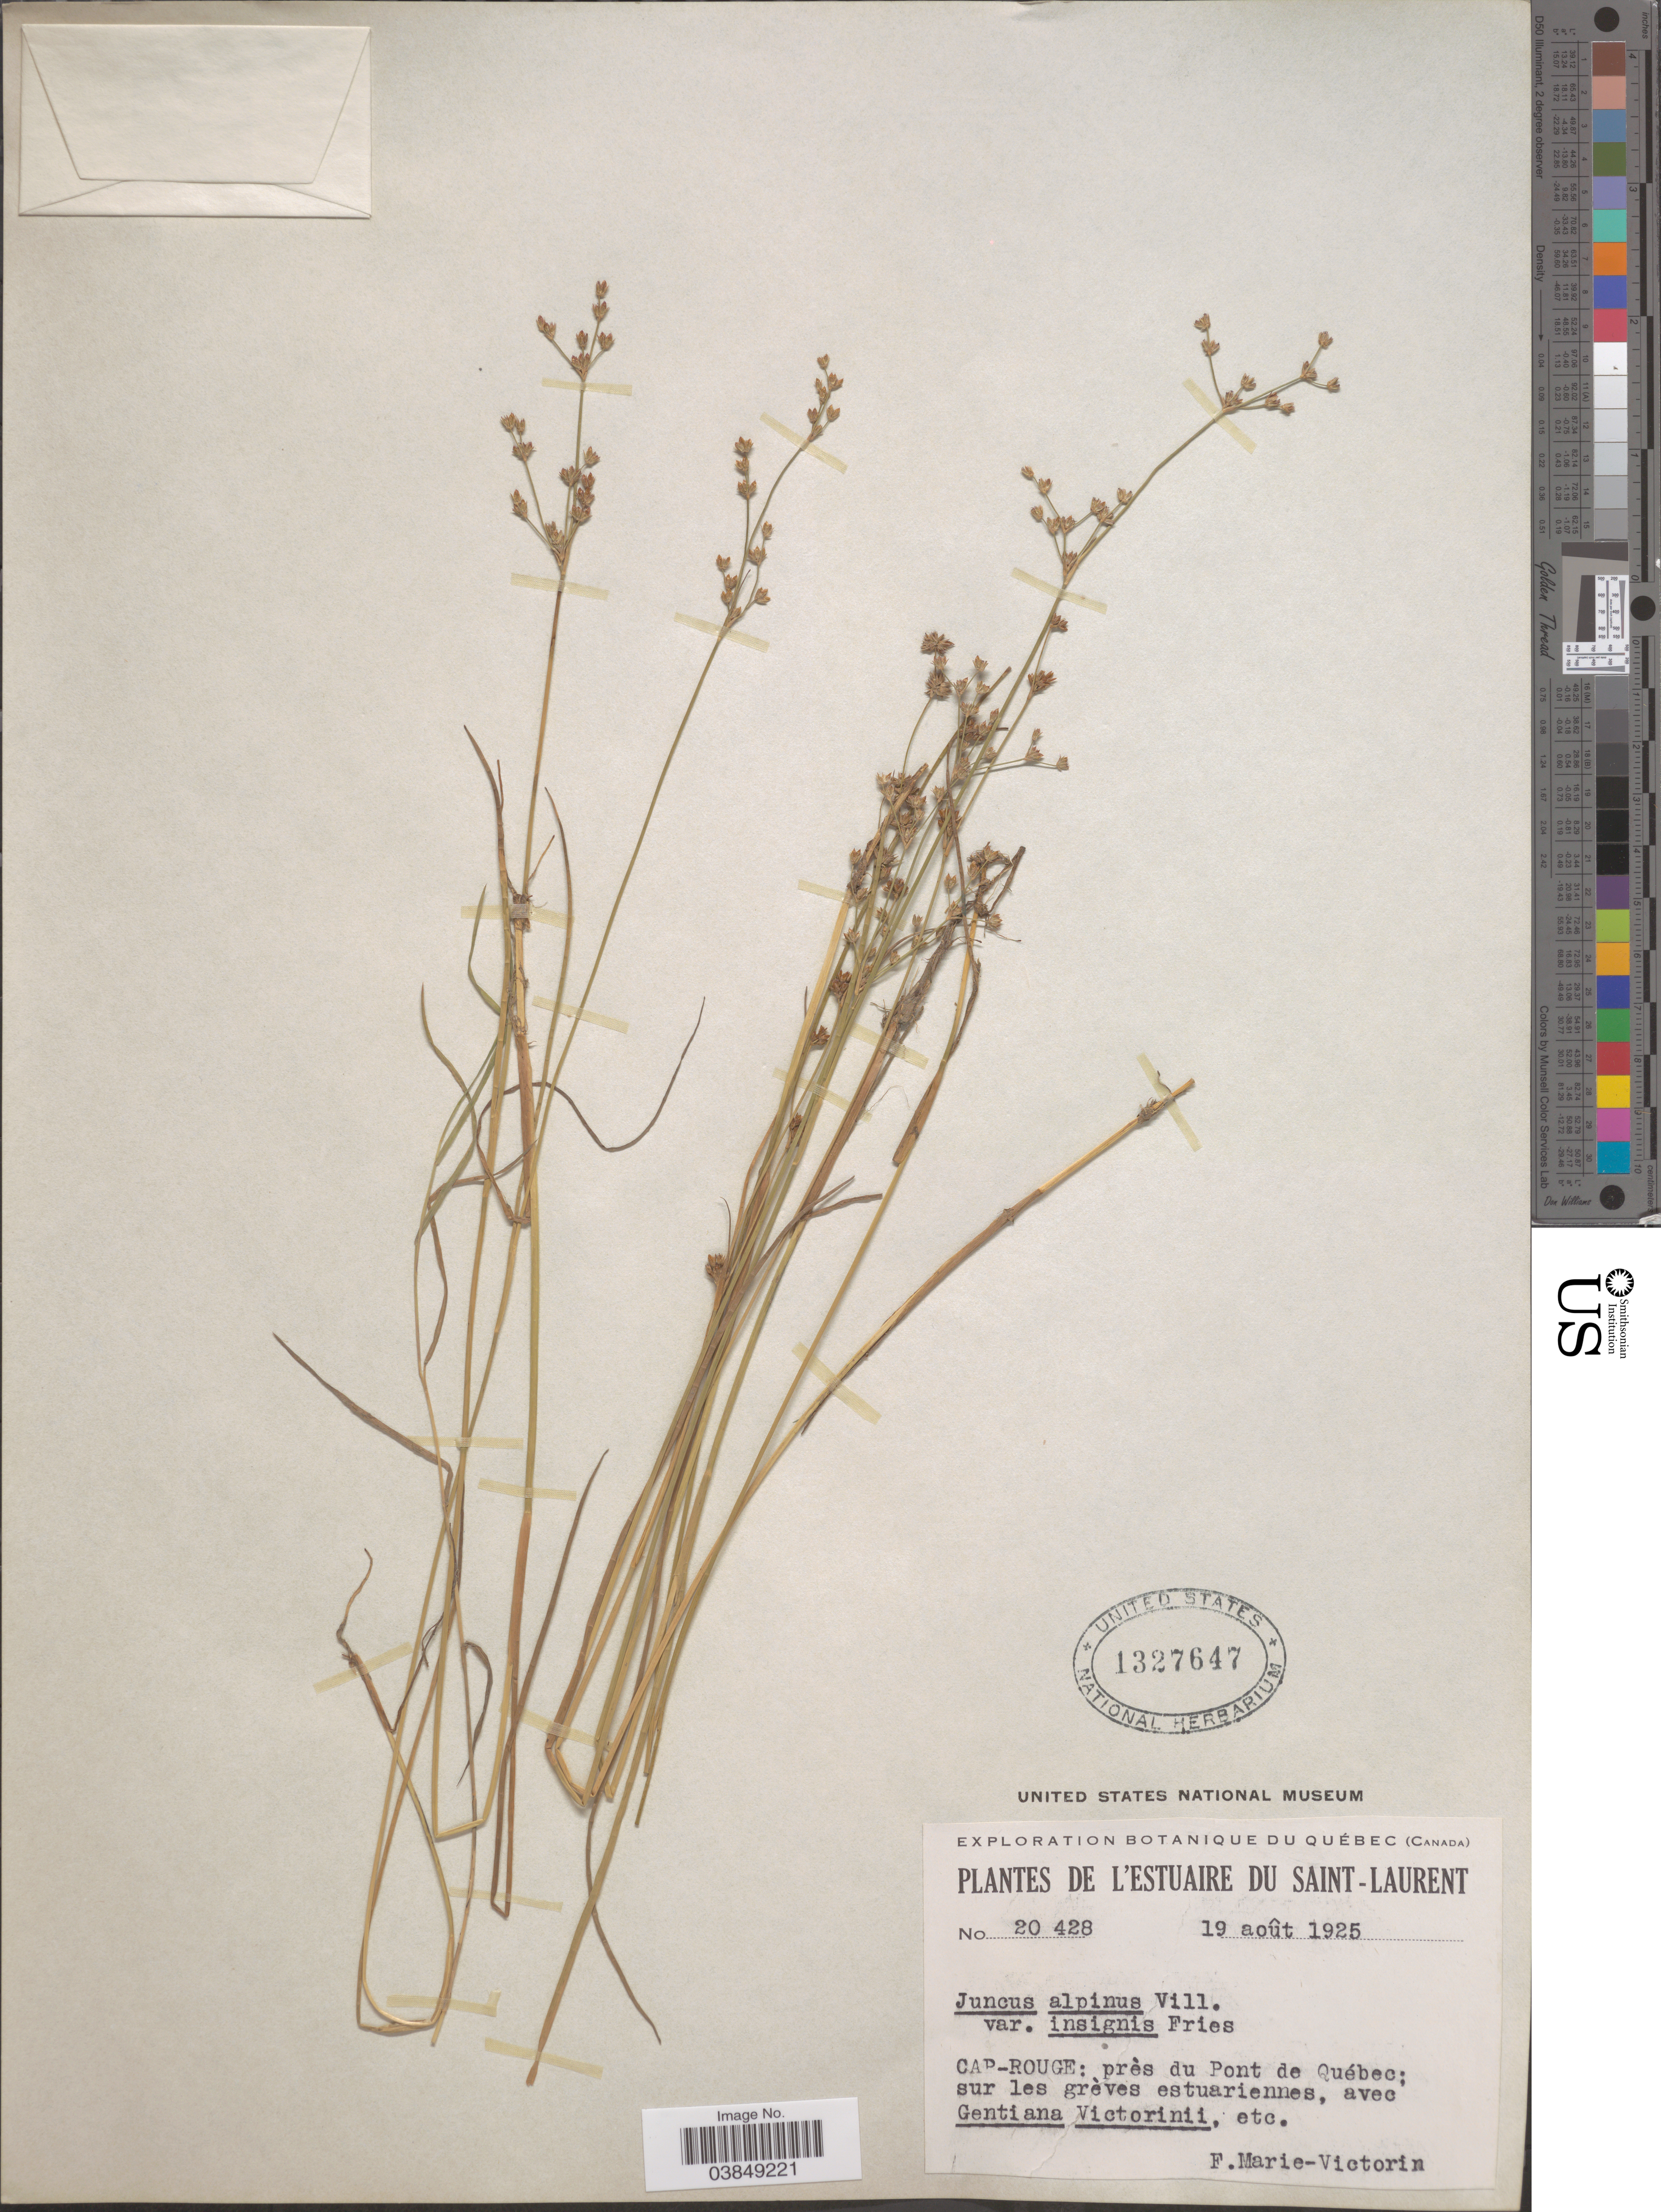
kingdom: Plantae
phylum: Tracheophyta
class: Liliopsida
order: Poales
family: Juncaceae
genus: Juncus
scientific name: Juncus alpinus var. rariflorus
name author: (Hartm.) Hartm.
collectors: F. Marie-Victorin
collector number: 20428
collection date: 1925-08-19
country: Canada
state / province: Quebec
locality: L' Estuaire du Saint-Laurent. Cap-Rouge: près du Pont de Québec; sur les grèves estuariennes.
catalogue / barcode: US 1327647